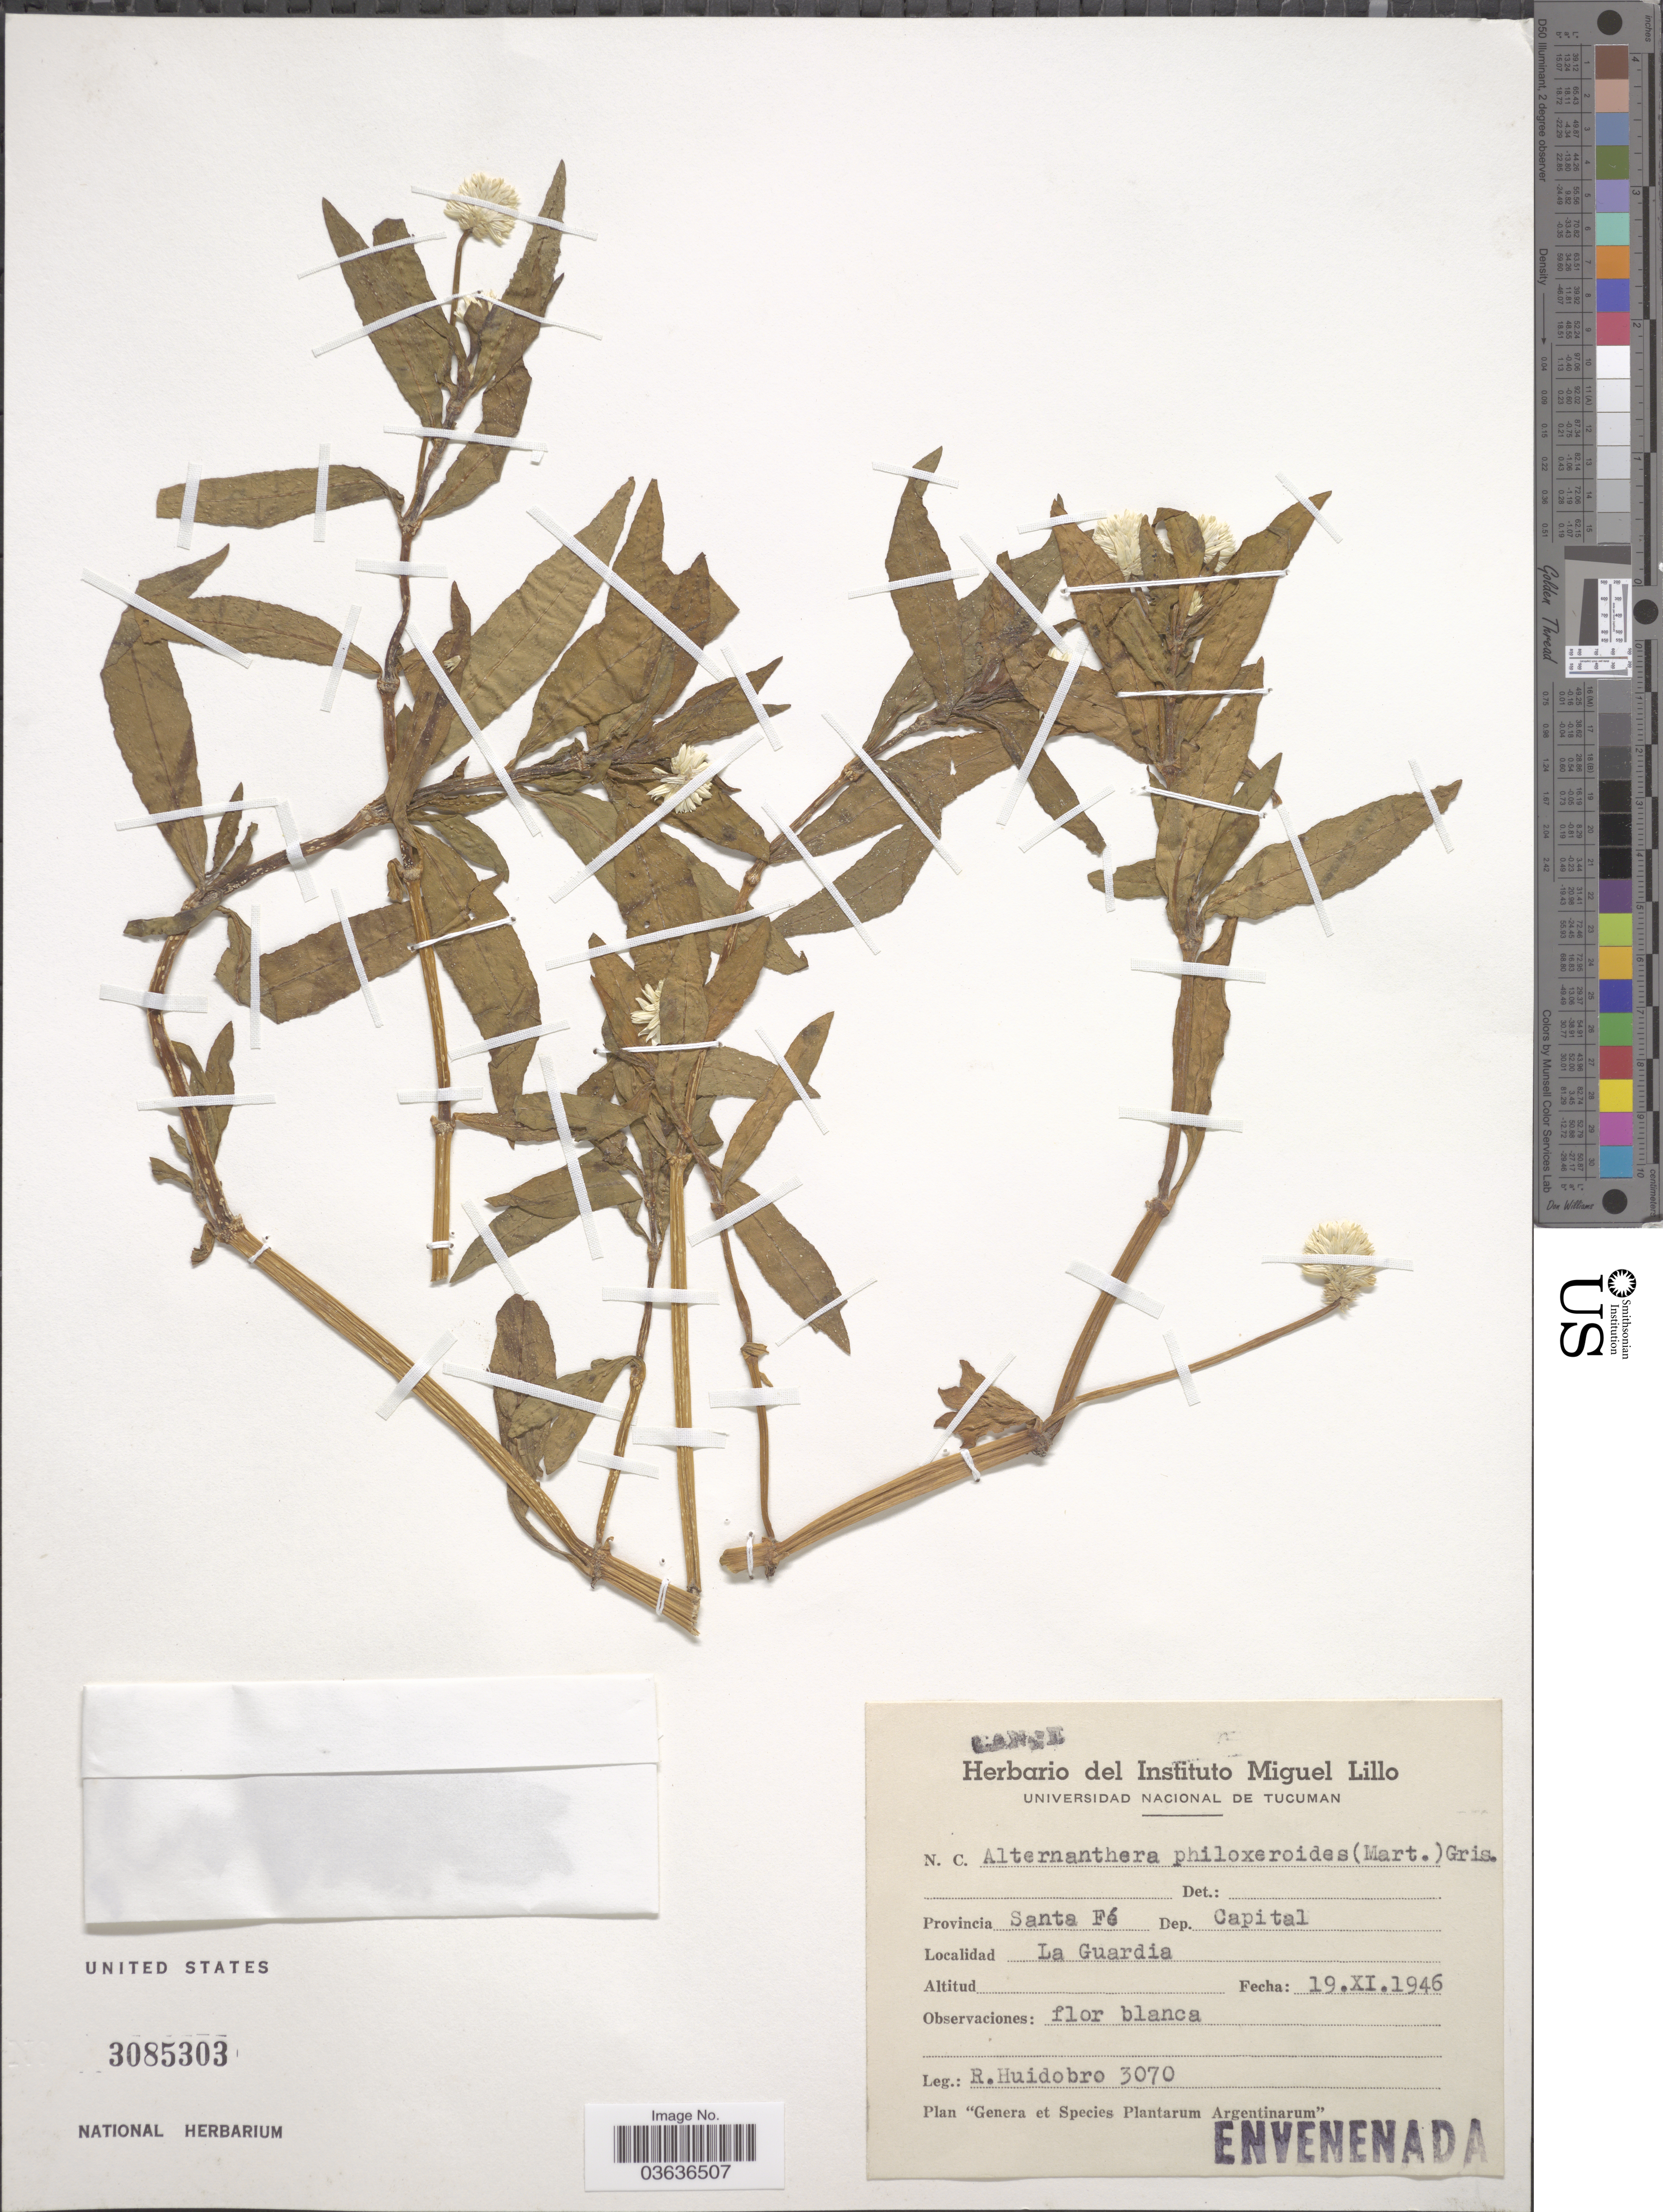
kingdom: Plantae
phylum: Tracheophyta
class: Magnoliopsida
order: Caryophyllales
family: Amaranthaceae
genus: Alternanthera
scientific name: Alternanthera philoxeroides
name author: (Mart.) Griseb.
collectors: R. Huidobro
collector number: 3070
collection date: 1946-11-19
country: Argentina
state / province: Santa Fe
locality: Dep. Capital. La Guardia.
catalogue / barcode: US 3085303